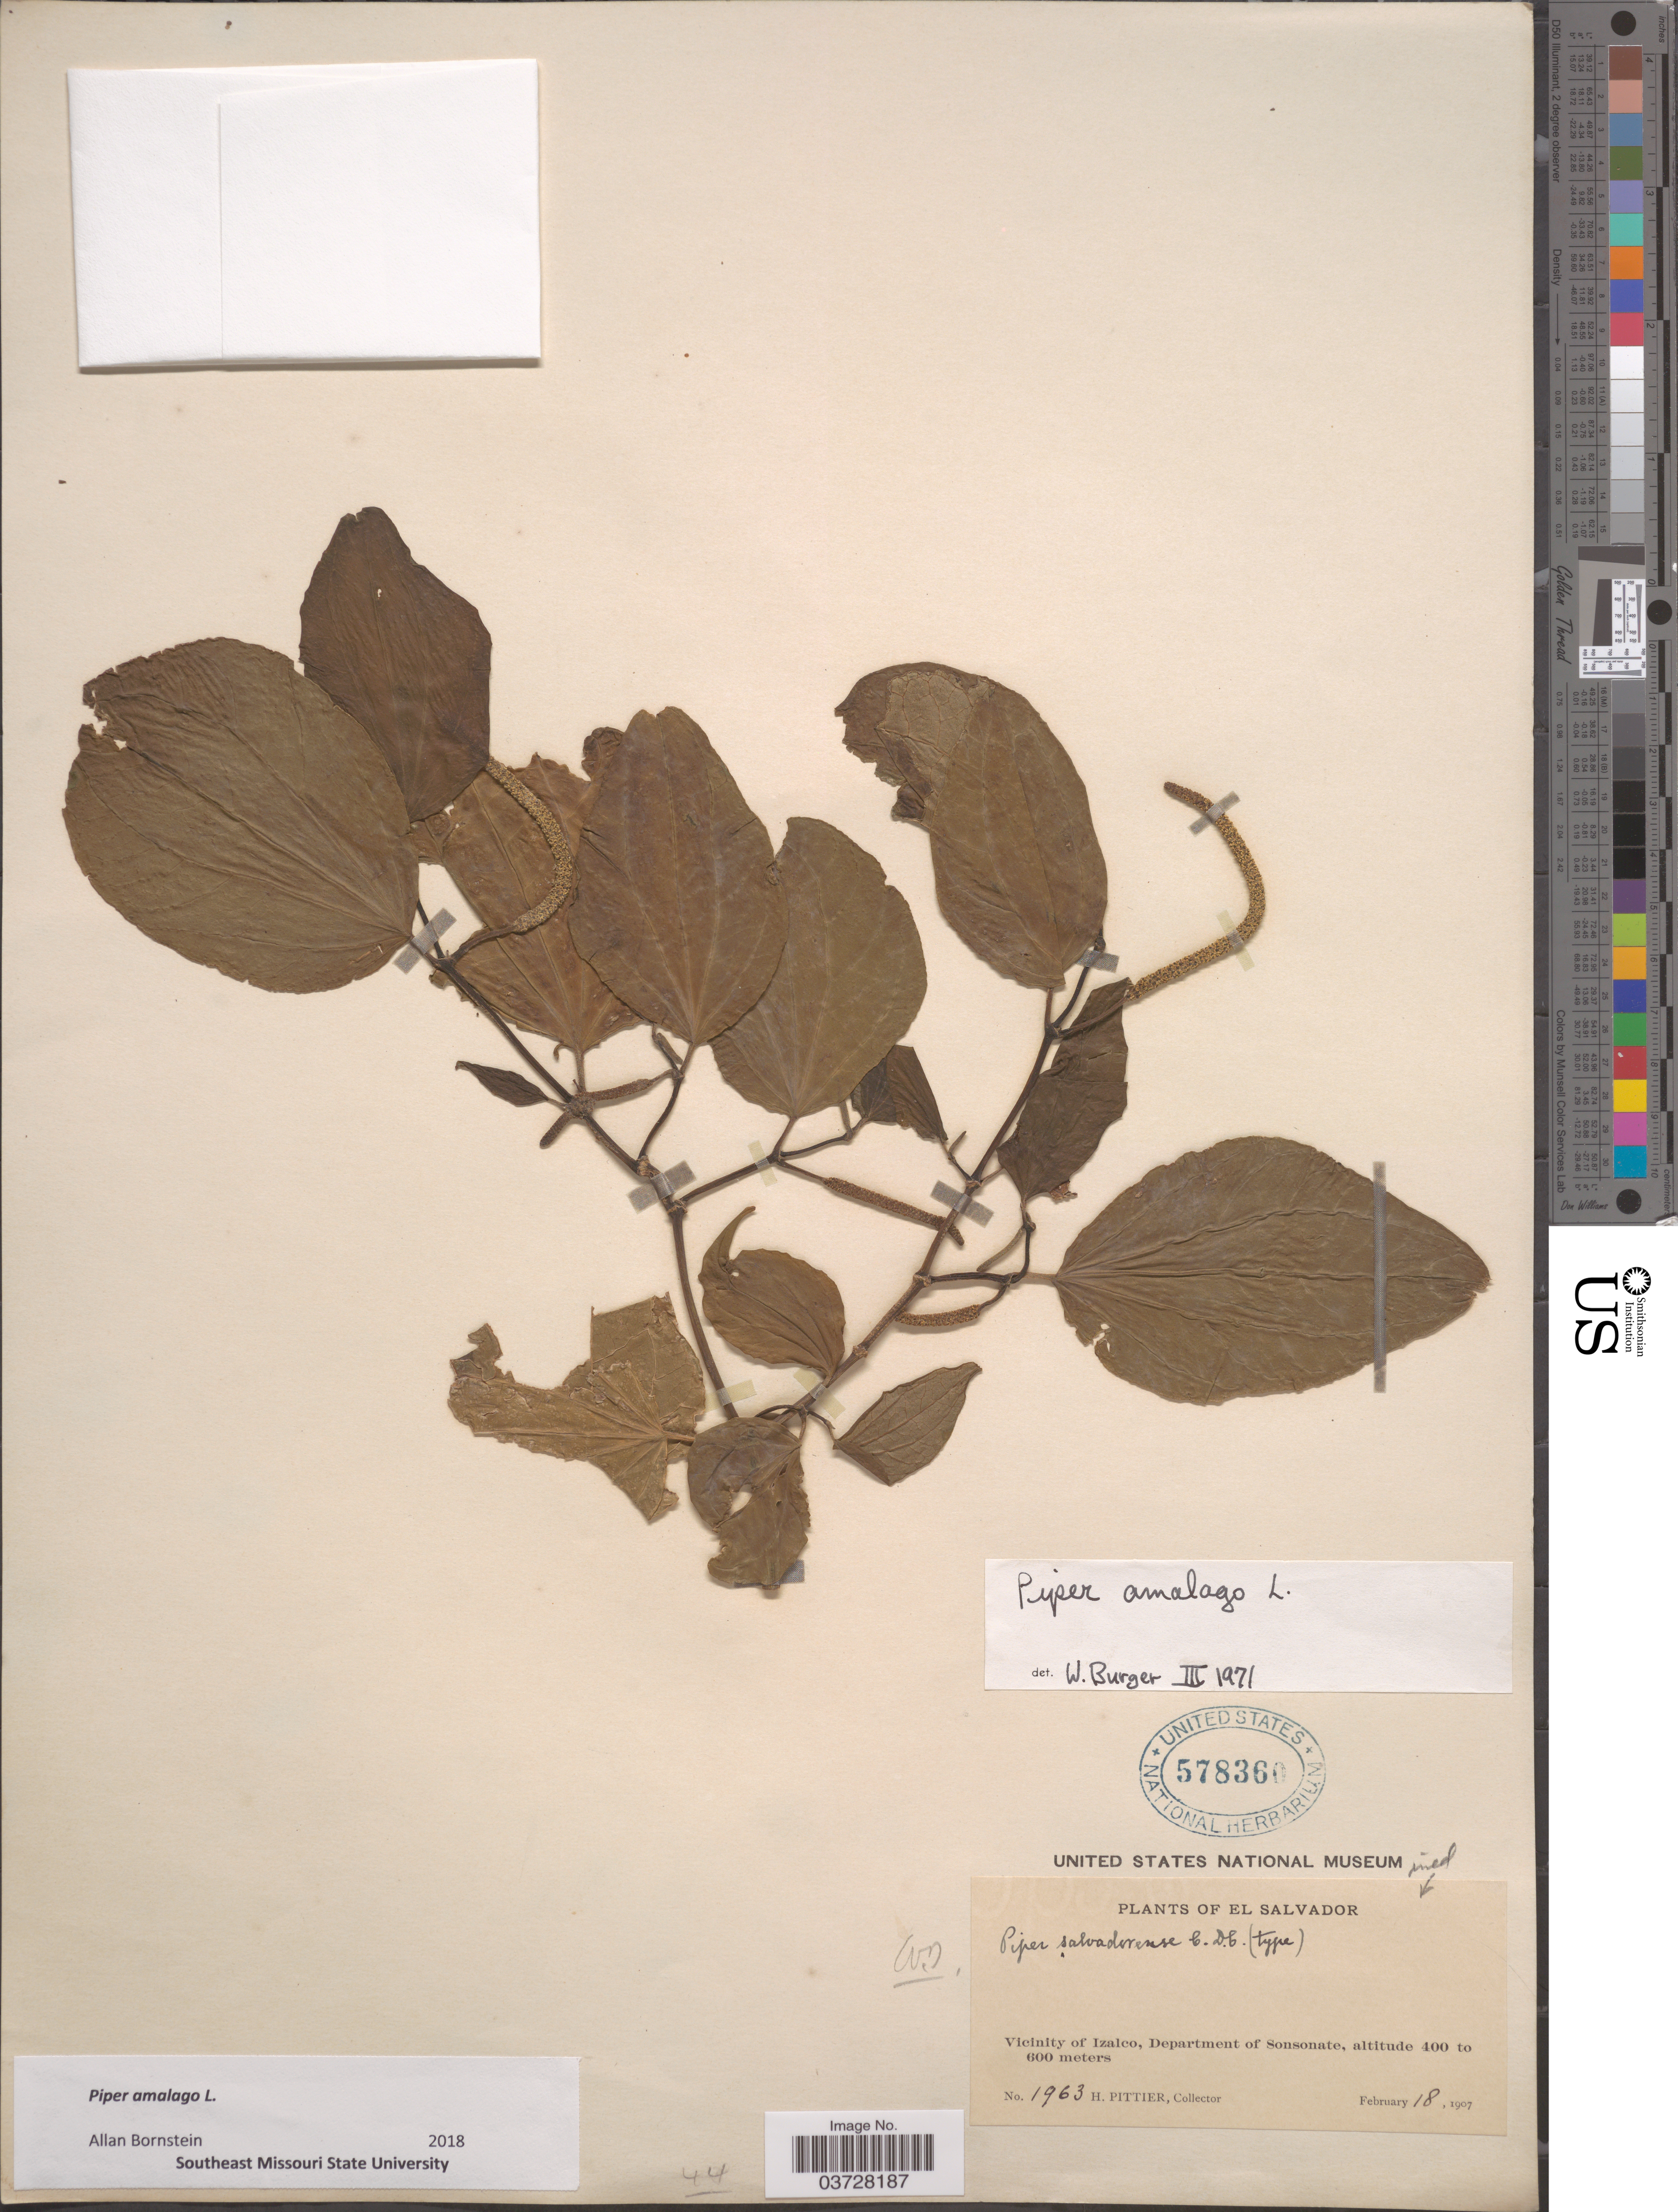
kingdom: Plantae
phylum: Tracheophyta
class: Magnoliopsida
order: Piperales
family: Piperaceae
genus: Piper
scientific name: Piper amalago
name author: L.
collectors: H. F. Pittier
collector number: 1963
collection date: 1907-02-18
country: El Salvador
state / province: Sonsonate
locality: Vicinity of Izalco, Department of Sonsonate.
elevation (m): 400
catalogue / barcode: US 578360